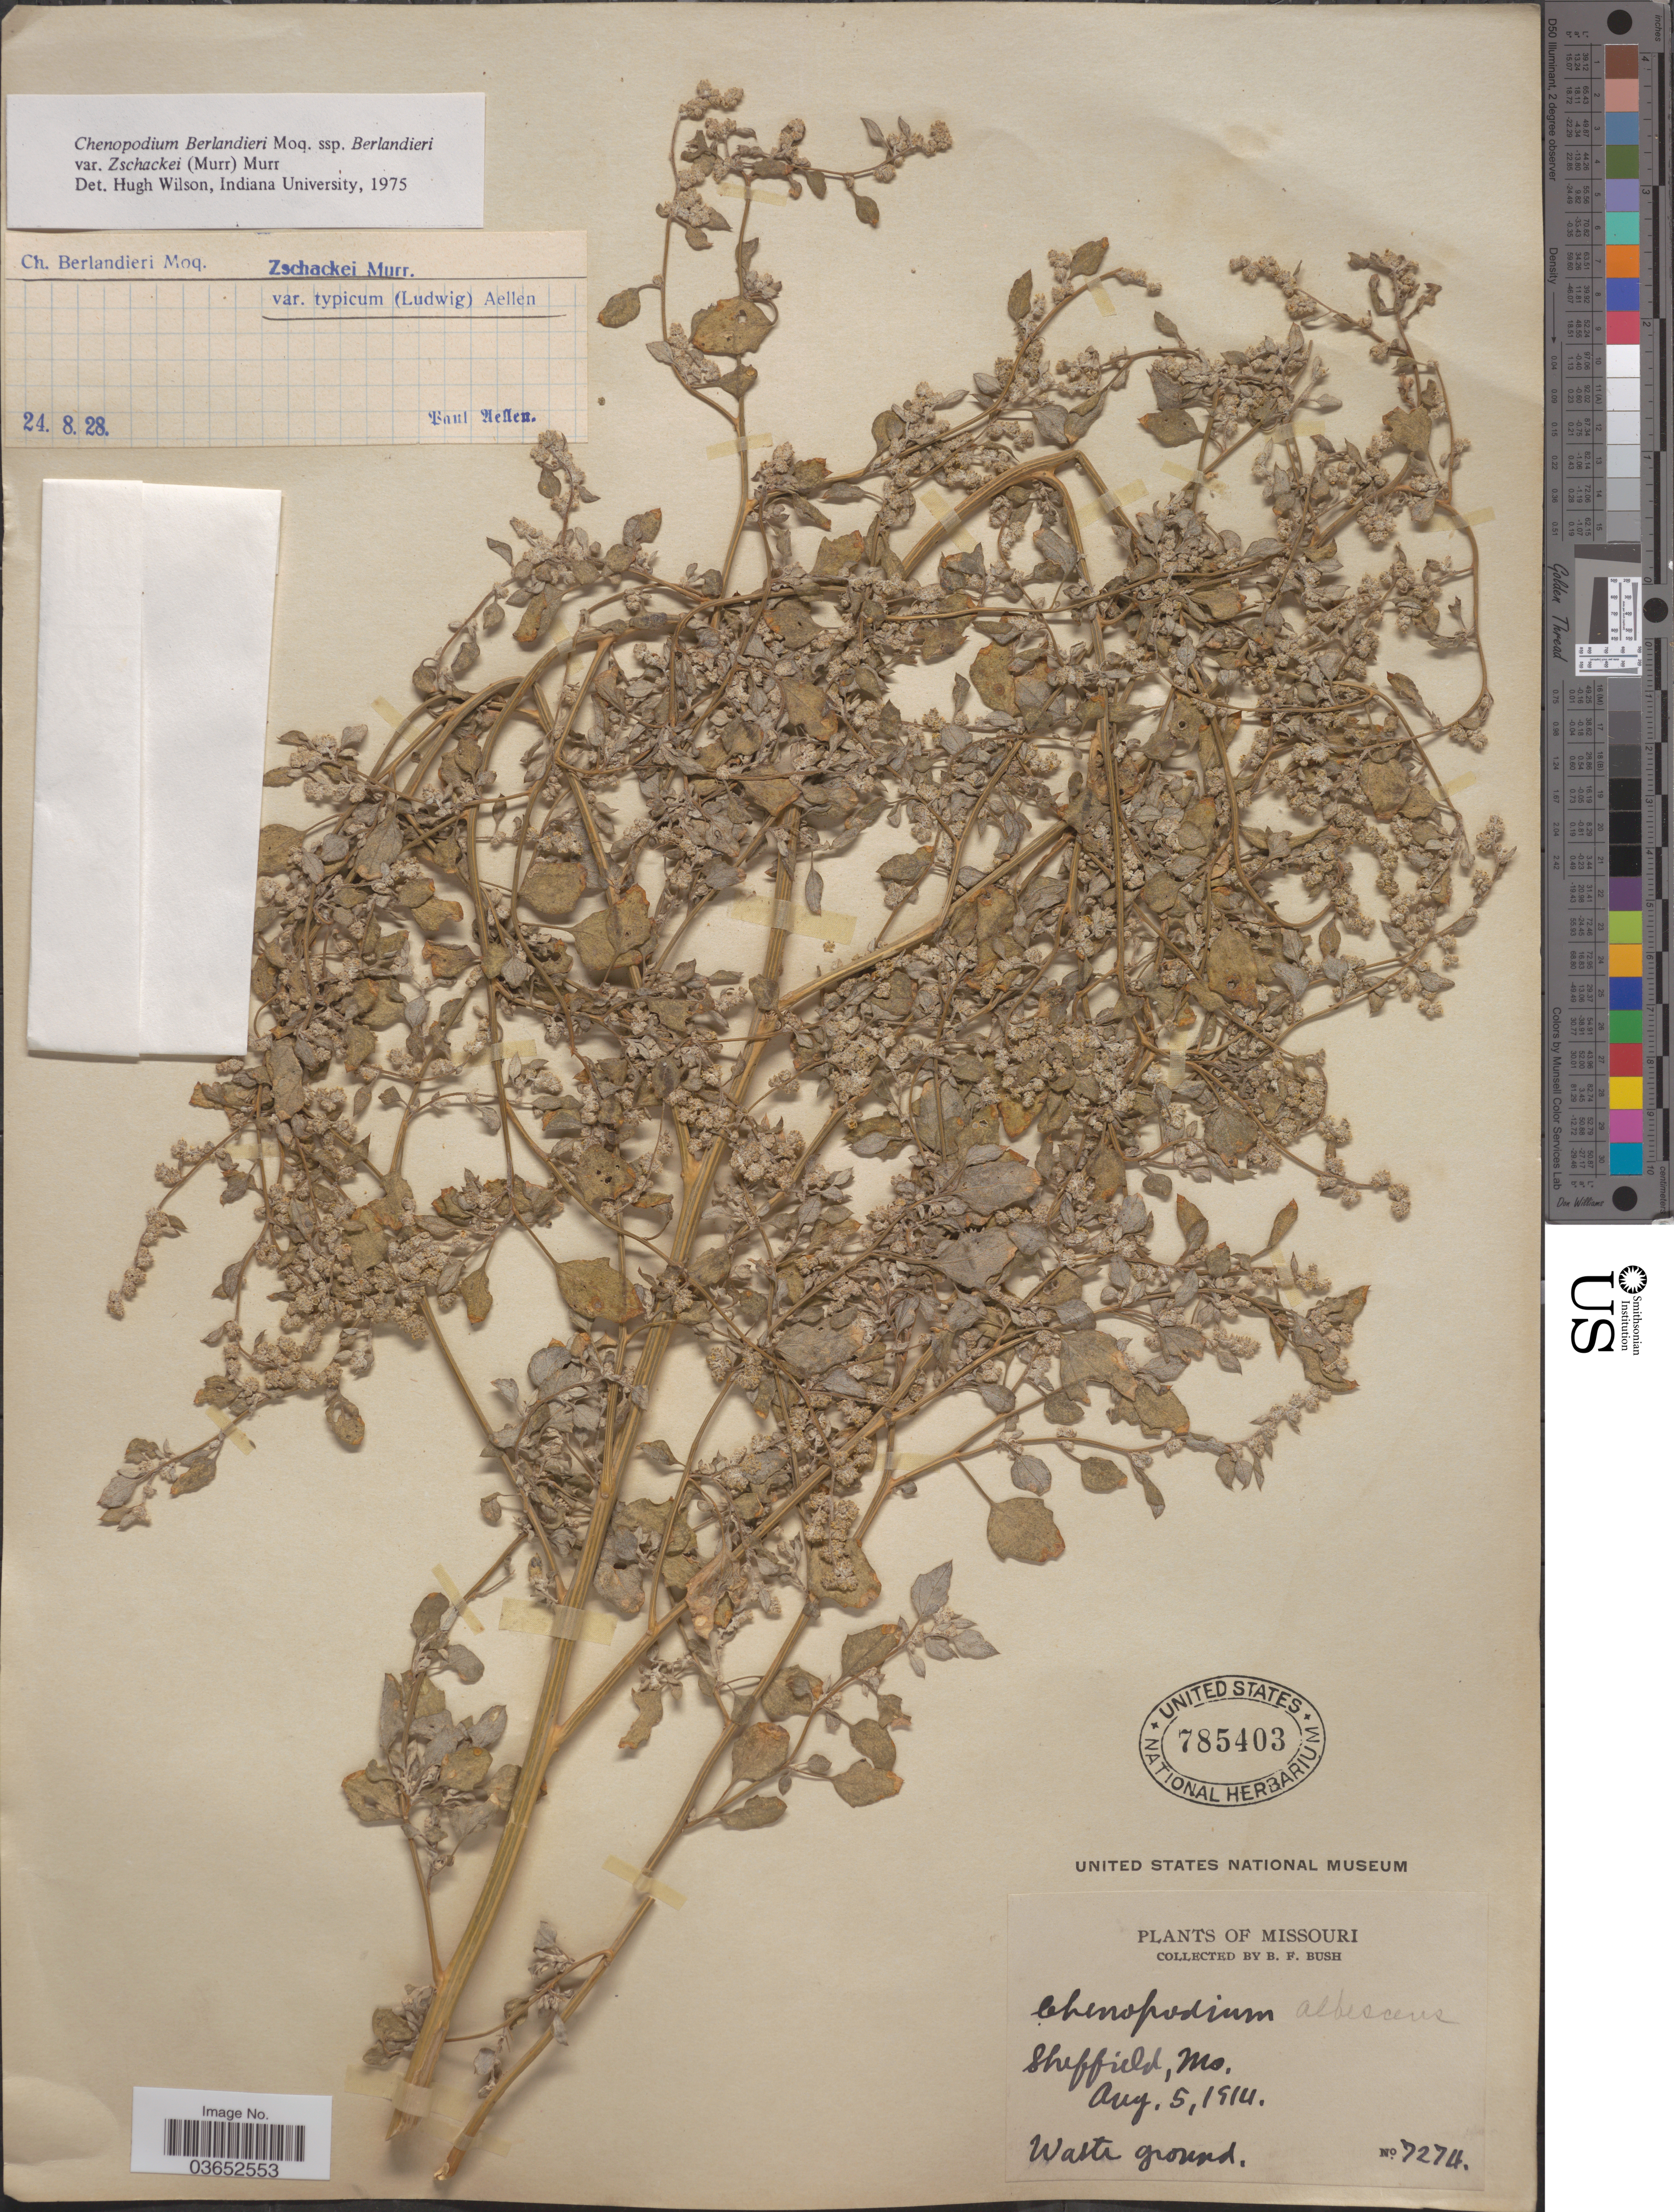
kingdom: Plantae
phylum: Tracheophyta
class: Magnoliopsida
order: Caryophyllales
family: Amaranthaceae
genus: Chenopodium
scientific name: Chenopodium berlandieri var. typicum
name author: A. Ludw. ex Graebn.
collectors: B. F. Bush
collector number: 7274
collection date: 1914-08-05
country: United States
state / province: Missouri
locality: Sheffield.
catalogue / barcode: US 785403